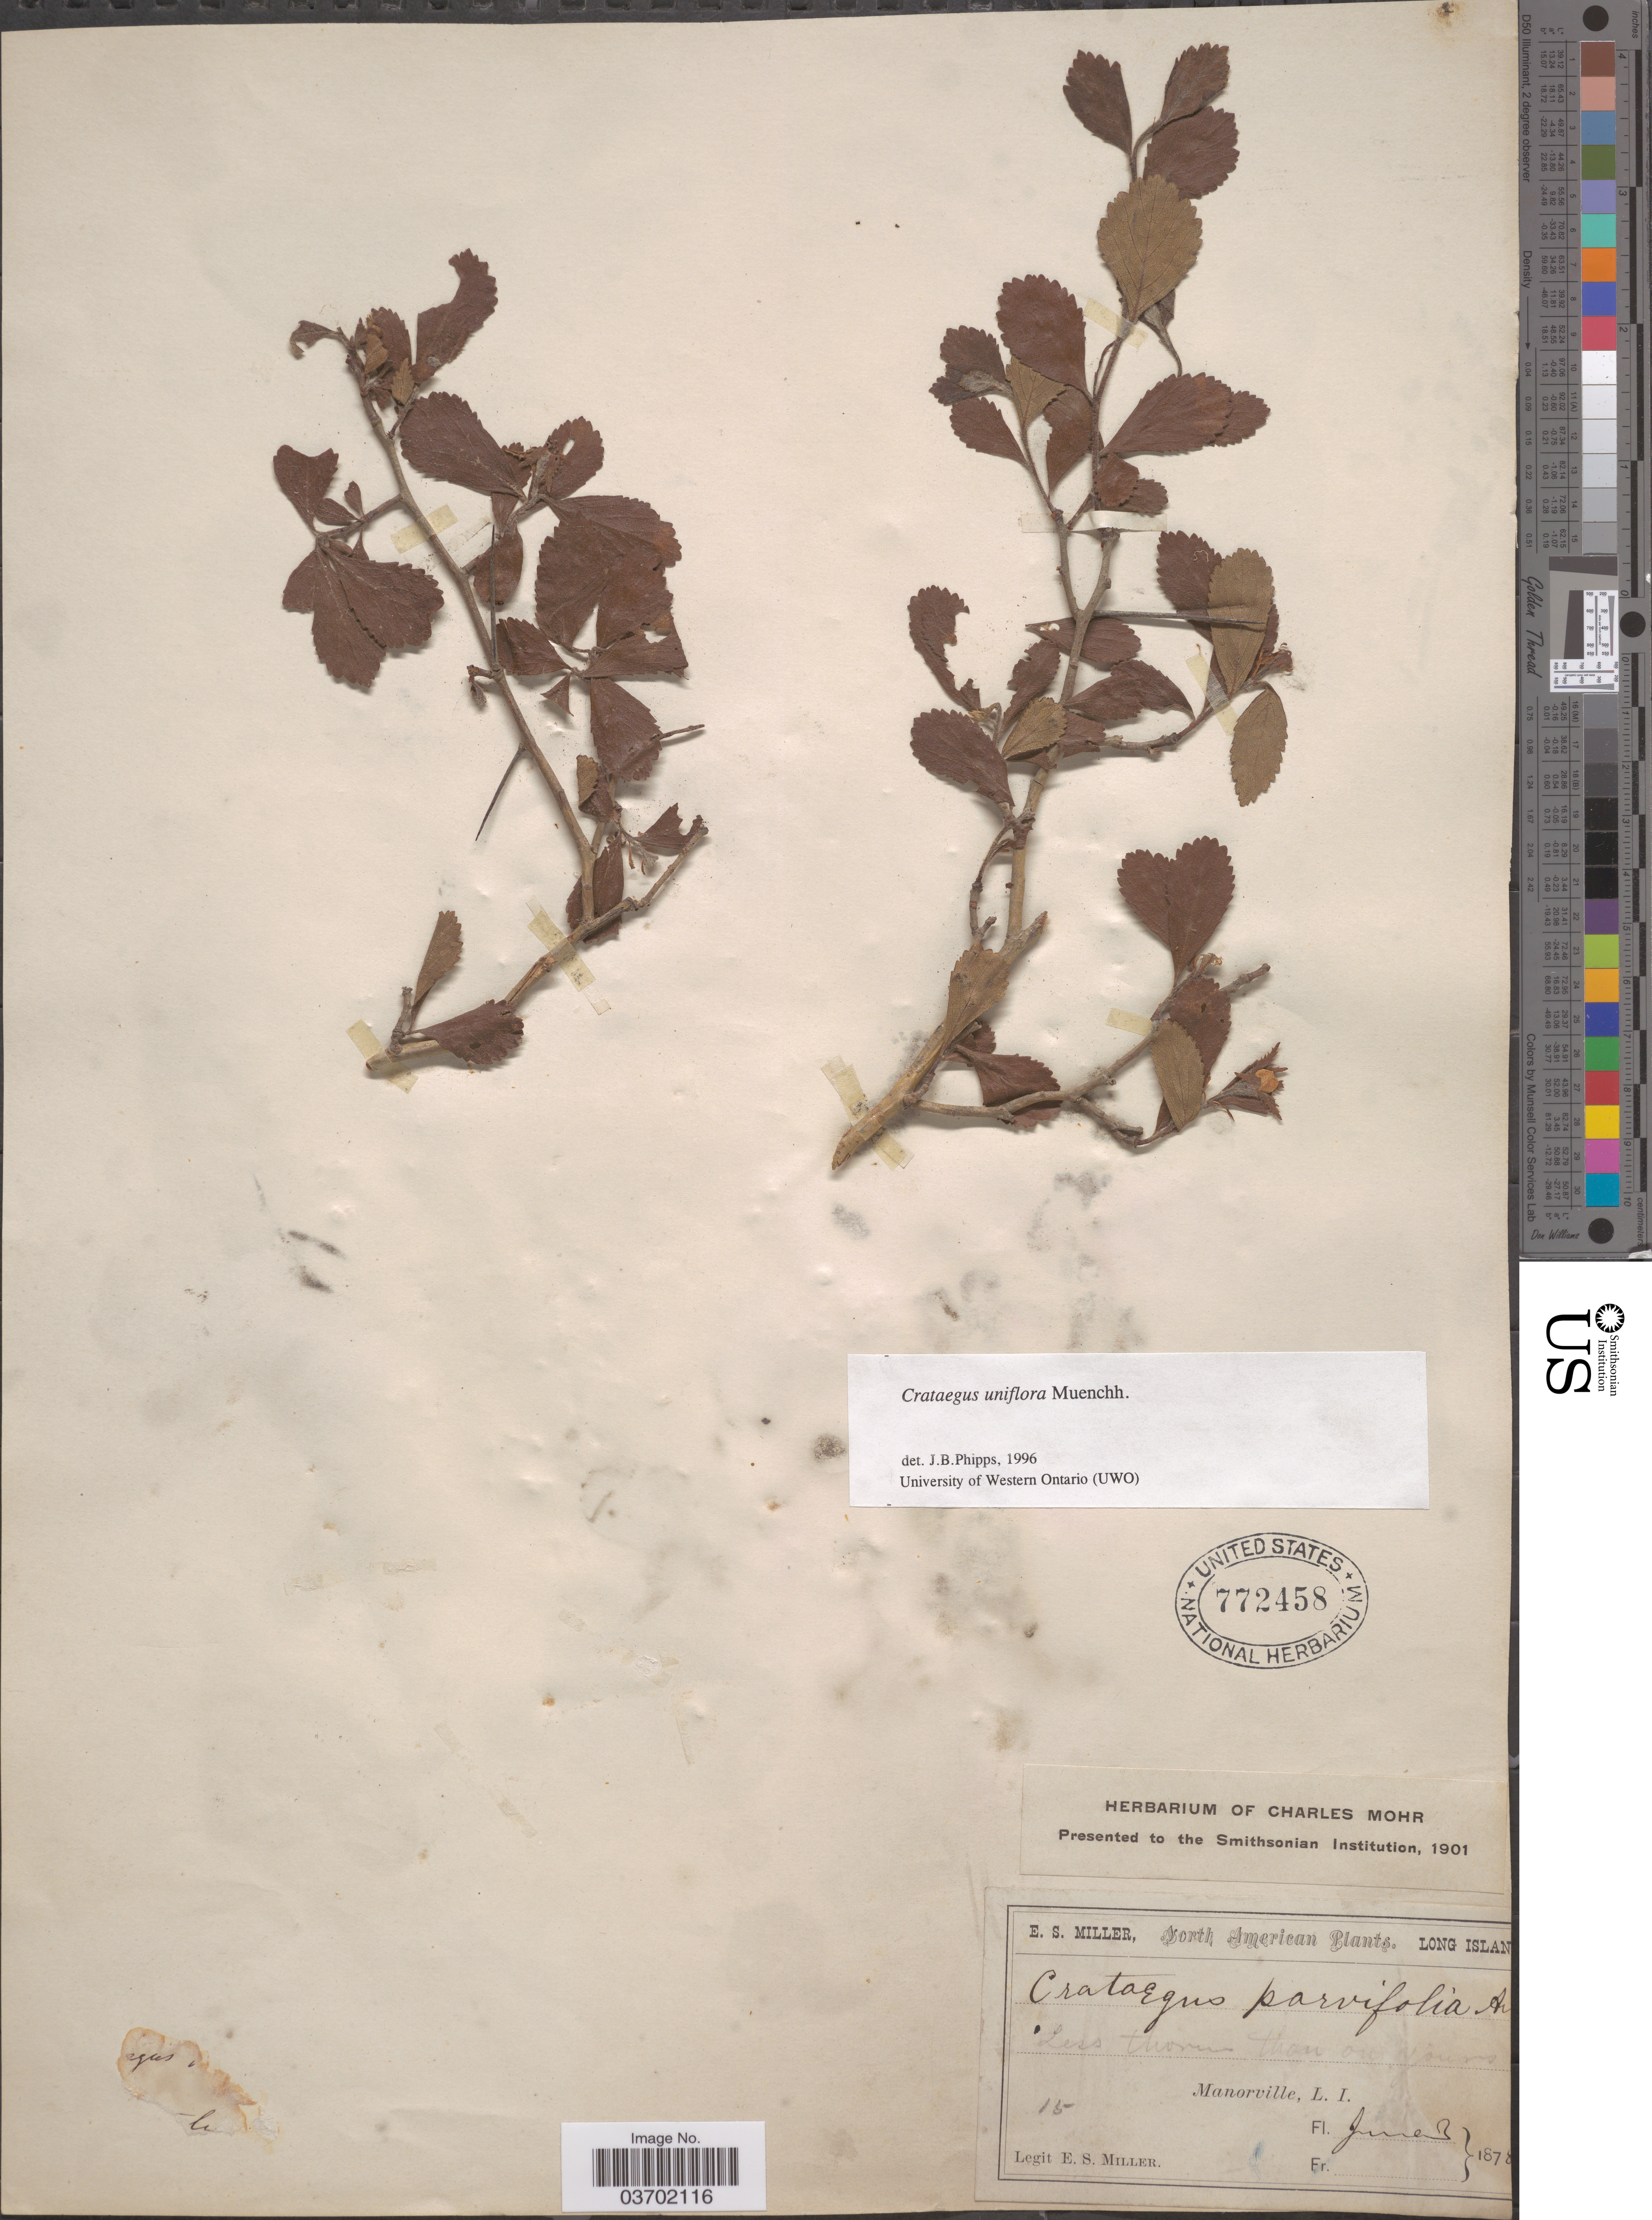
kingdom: Plantae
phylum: Tracheophyta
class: Magnoliopsida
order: Rosales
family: Rosaceae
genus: Crataegus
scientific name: Crataegus uniflora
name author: Münchh.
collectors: E. S. Miller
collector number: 15?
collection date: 1878-06-03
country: United States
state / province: New York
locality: Long Island. Manorville.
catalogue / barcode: US 772458